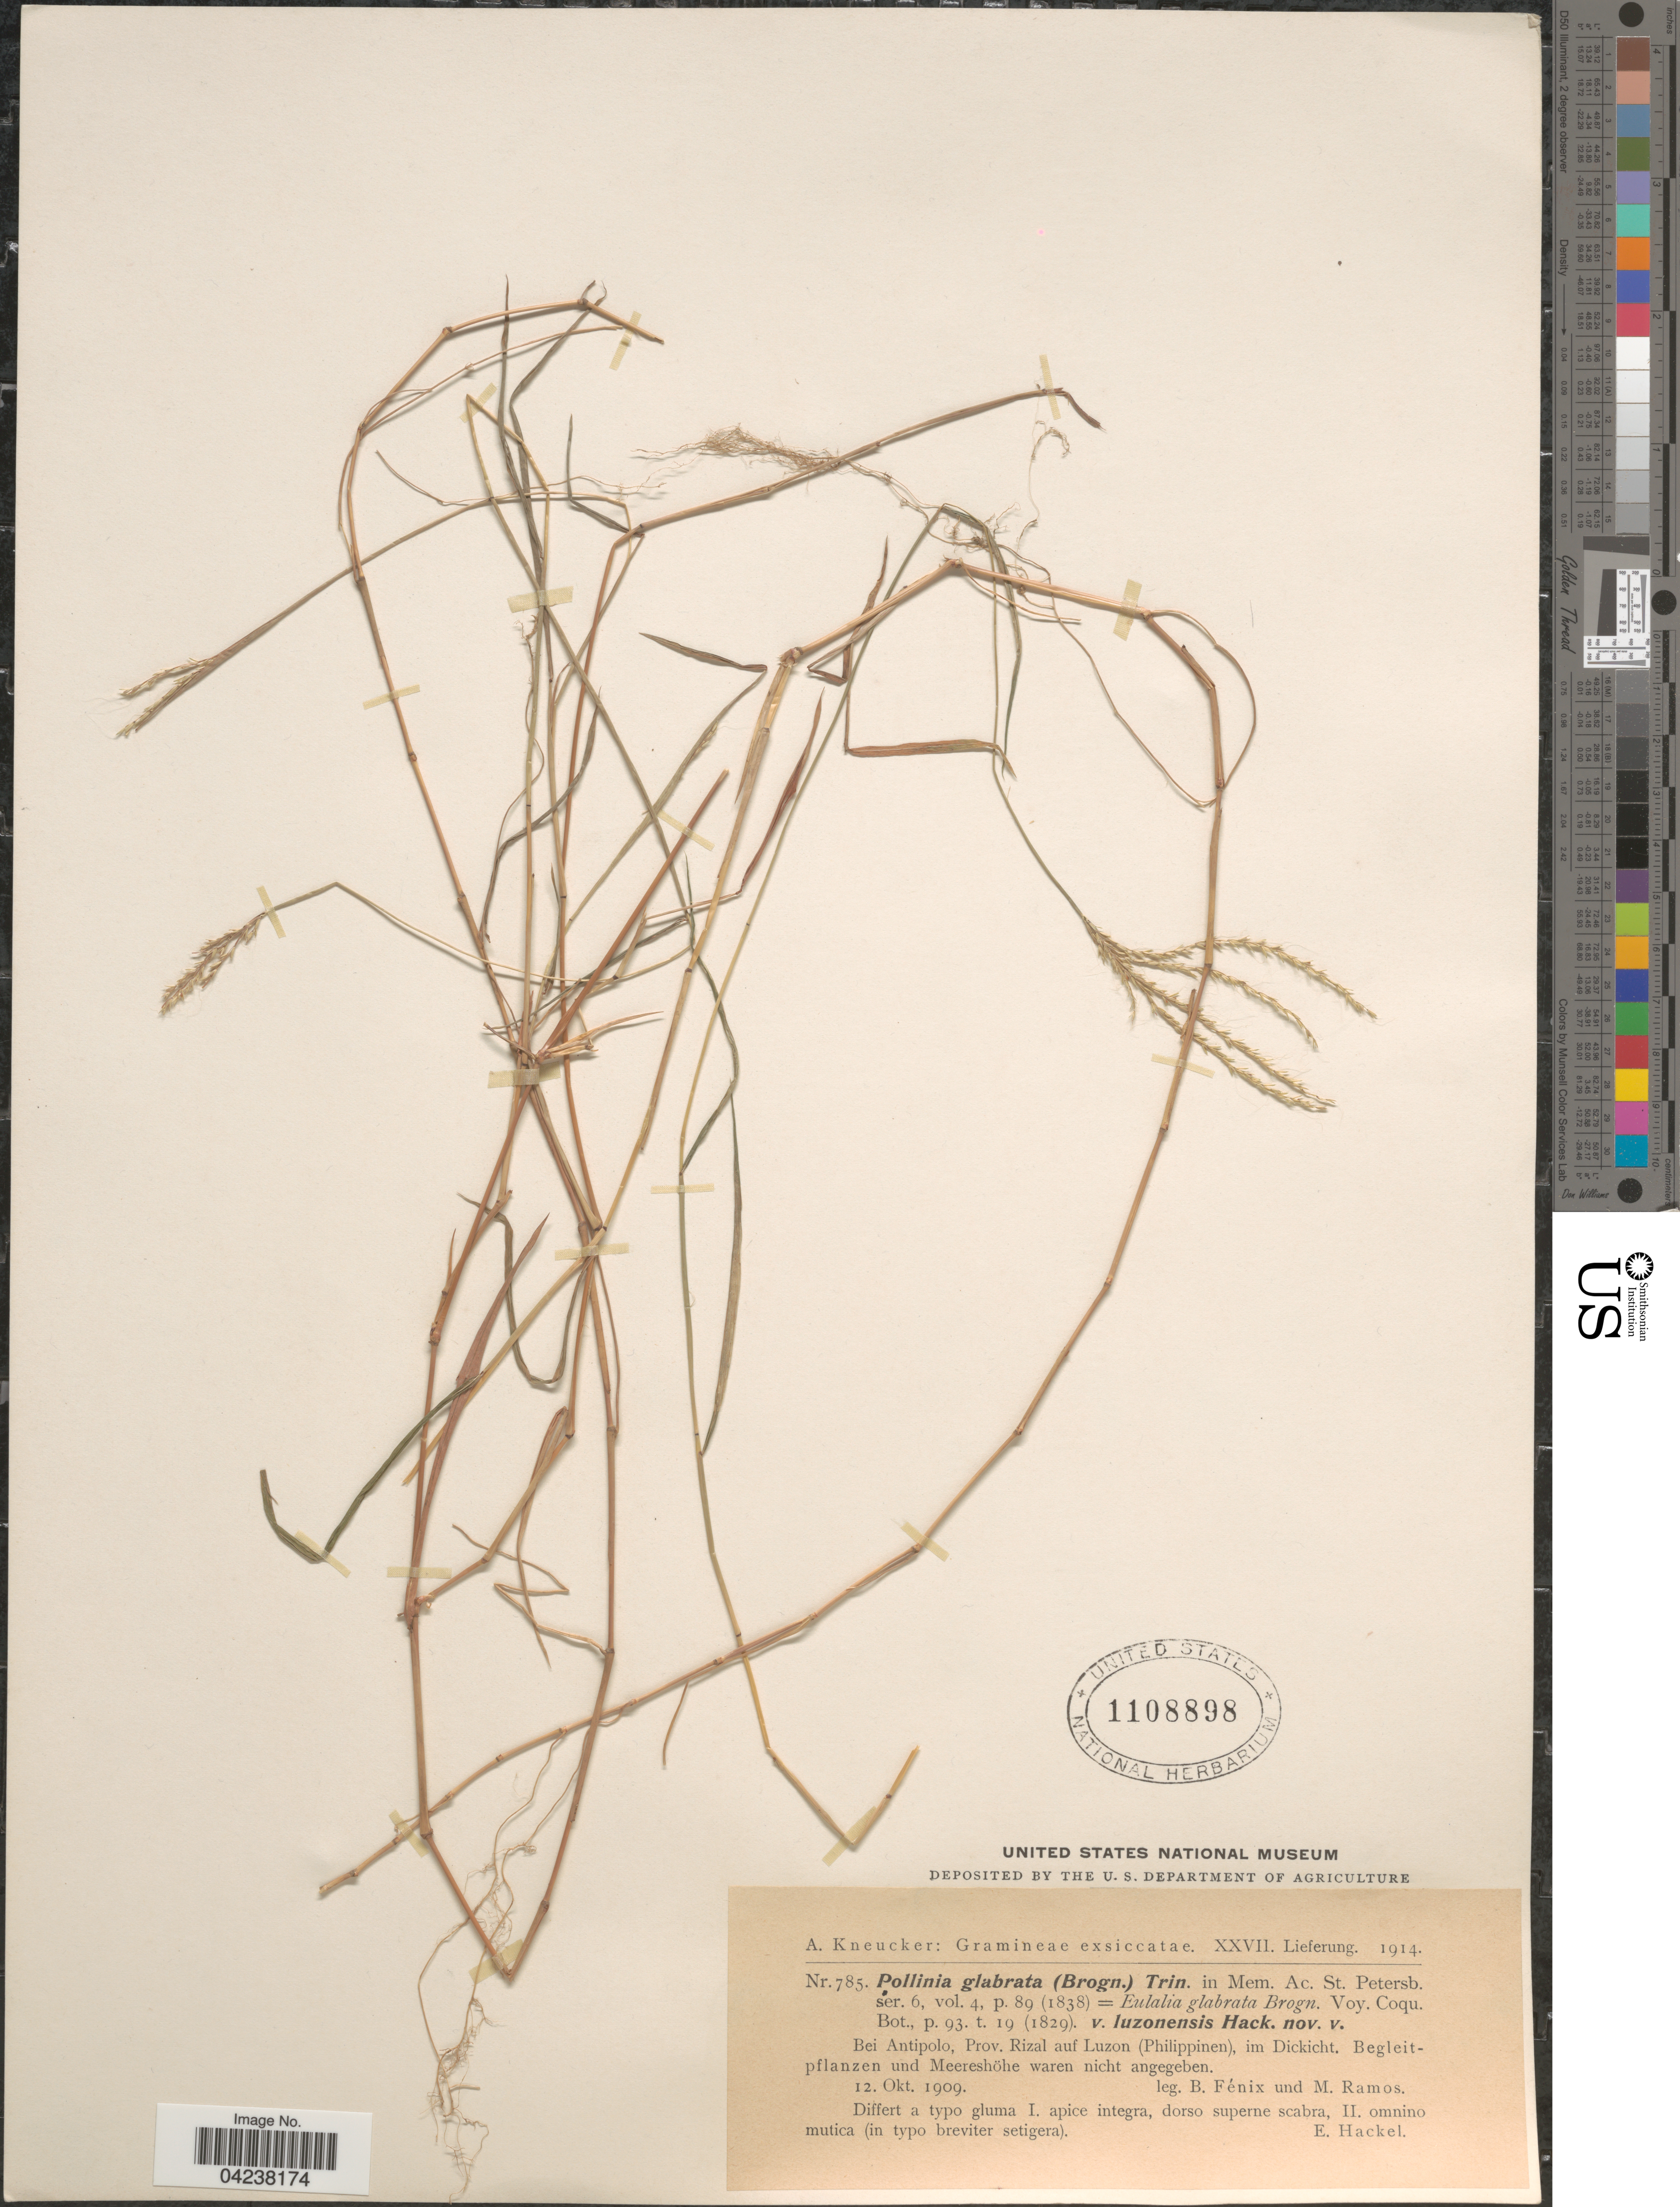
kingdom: Plantae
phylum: Tracheophyta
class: Liliopsida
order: Poales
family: Poaceae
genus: Microstegium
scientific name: Microstegium glabratum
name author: (Trin.) Camus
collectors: B. Fénix & M. Ramos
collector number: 785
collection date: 1909-10-12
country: Philippines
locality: Bei Antipolo, Prov. Rizal auf Luzon (Philippinen), im Dickicht.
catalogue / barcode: US 1108898